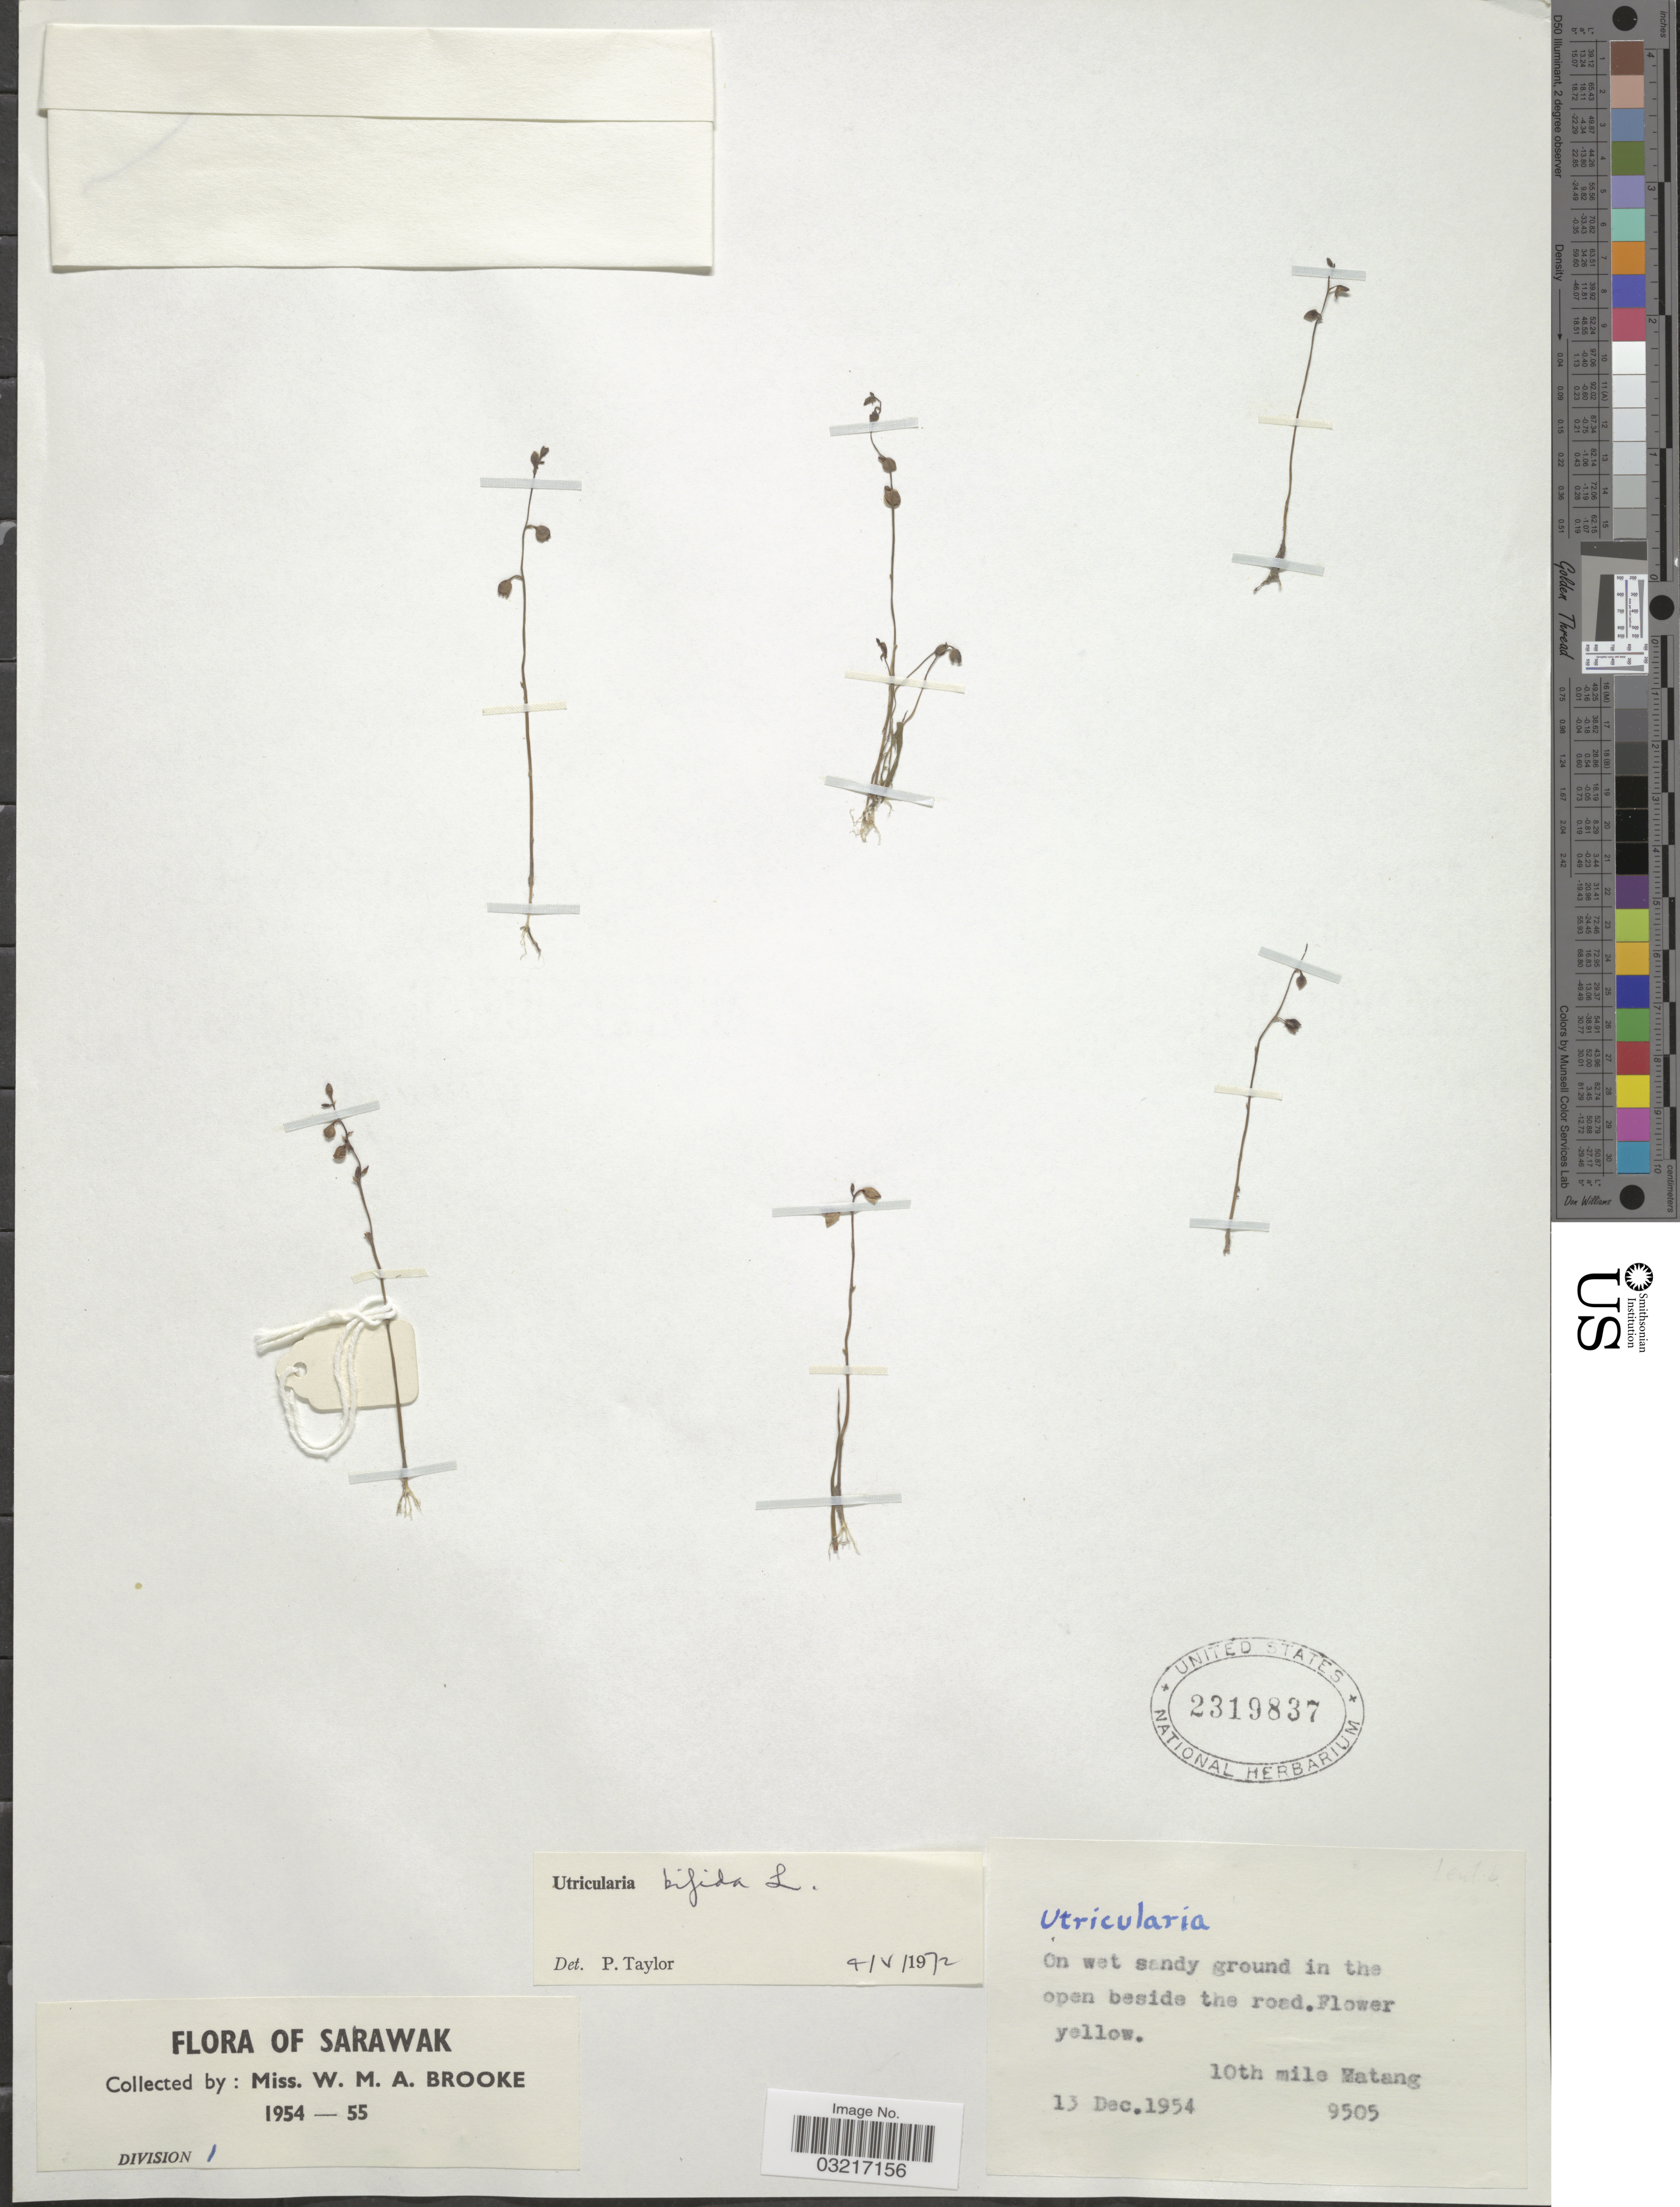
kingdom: Plantae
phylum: Tracheophyta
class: Magnoliopsida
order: Lamiales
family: Lentibulariaceae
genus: Utricularia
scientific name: Utricularia bifida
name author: L.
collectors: W. Brooke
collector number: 9505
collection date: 1954-12-13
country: Malaysia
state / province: Sarawak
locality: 10th mile Matang.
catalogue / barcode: US 2319837